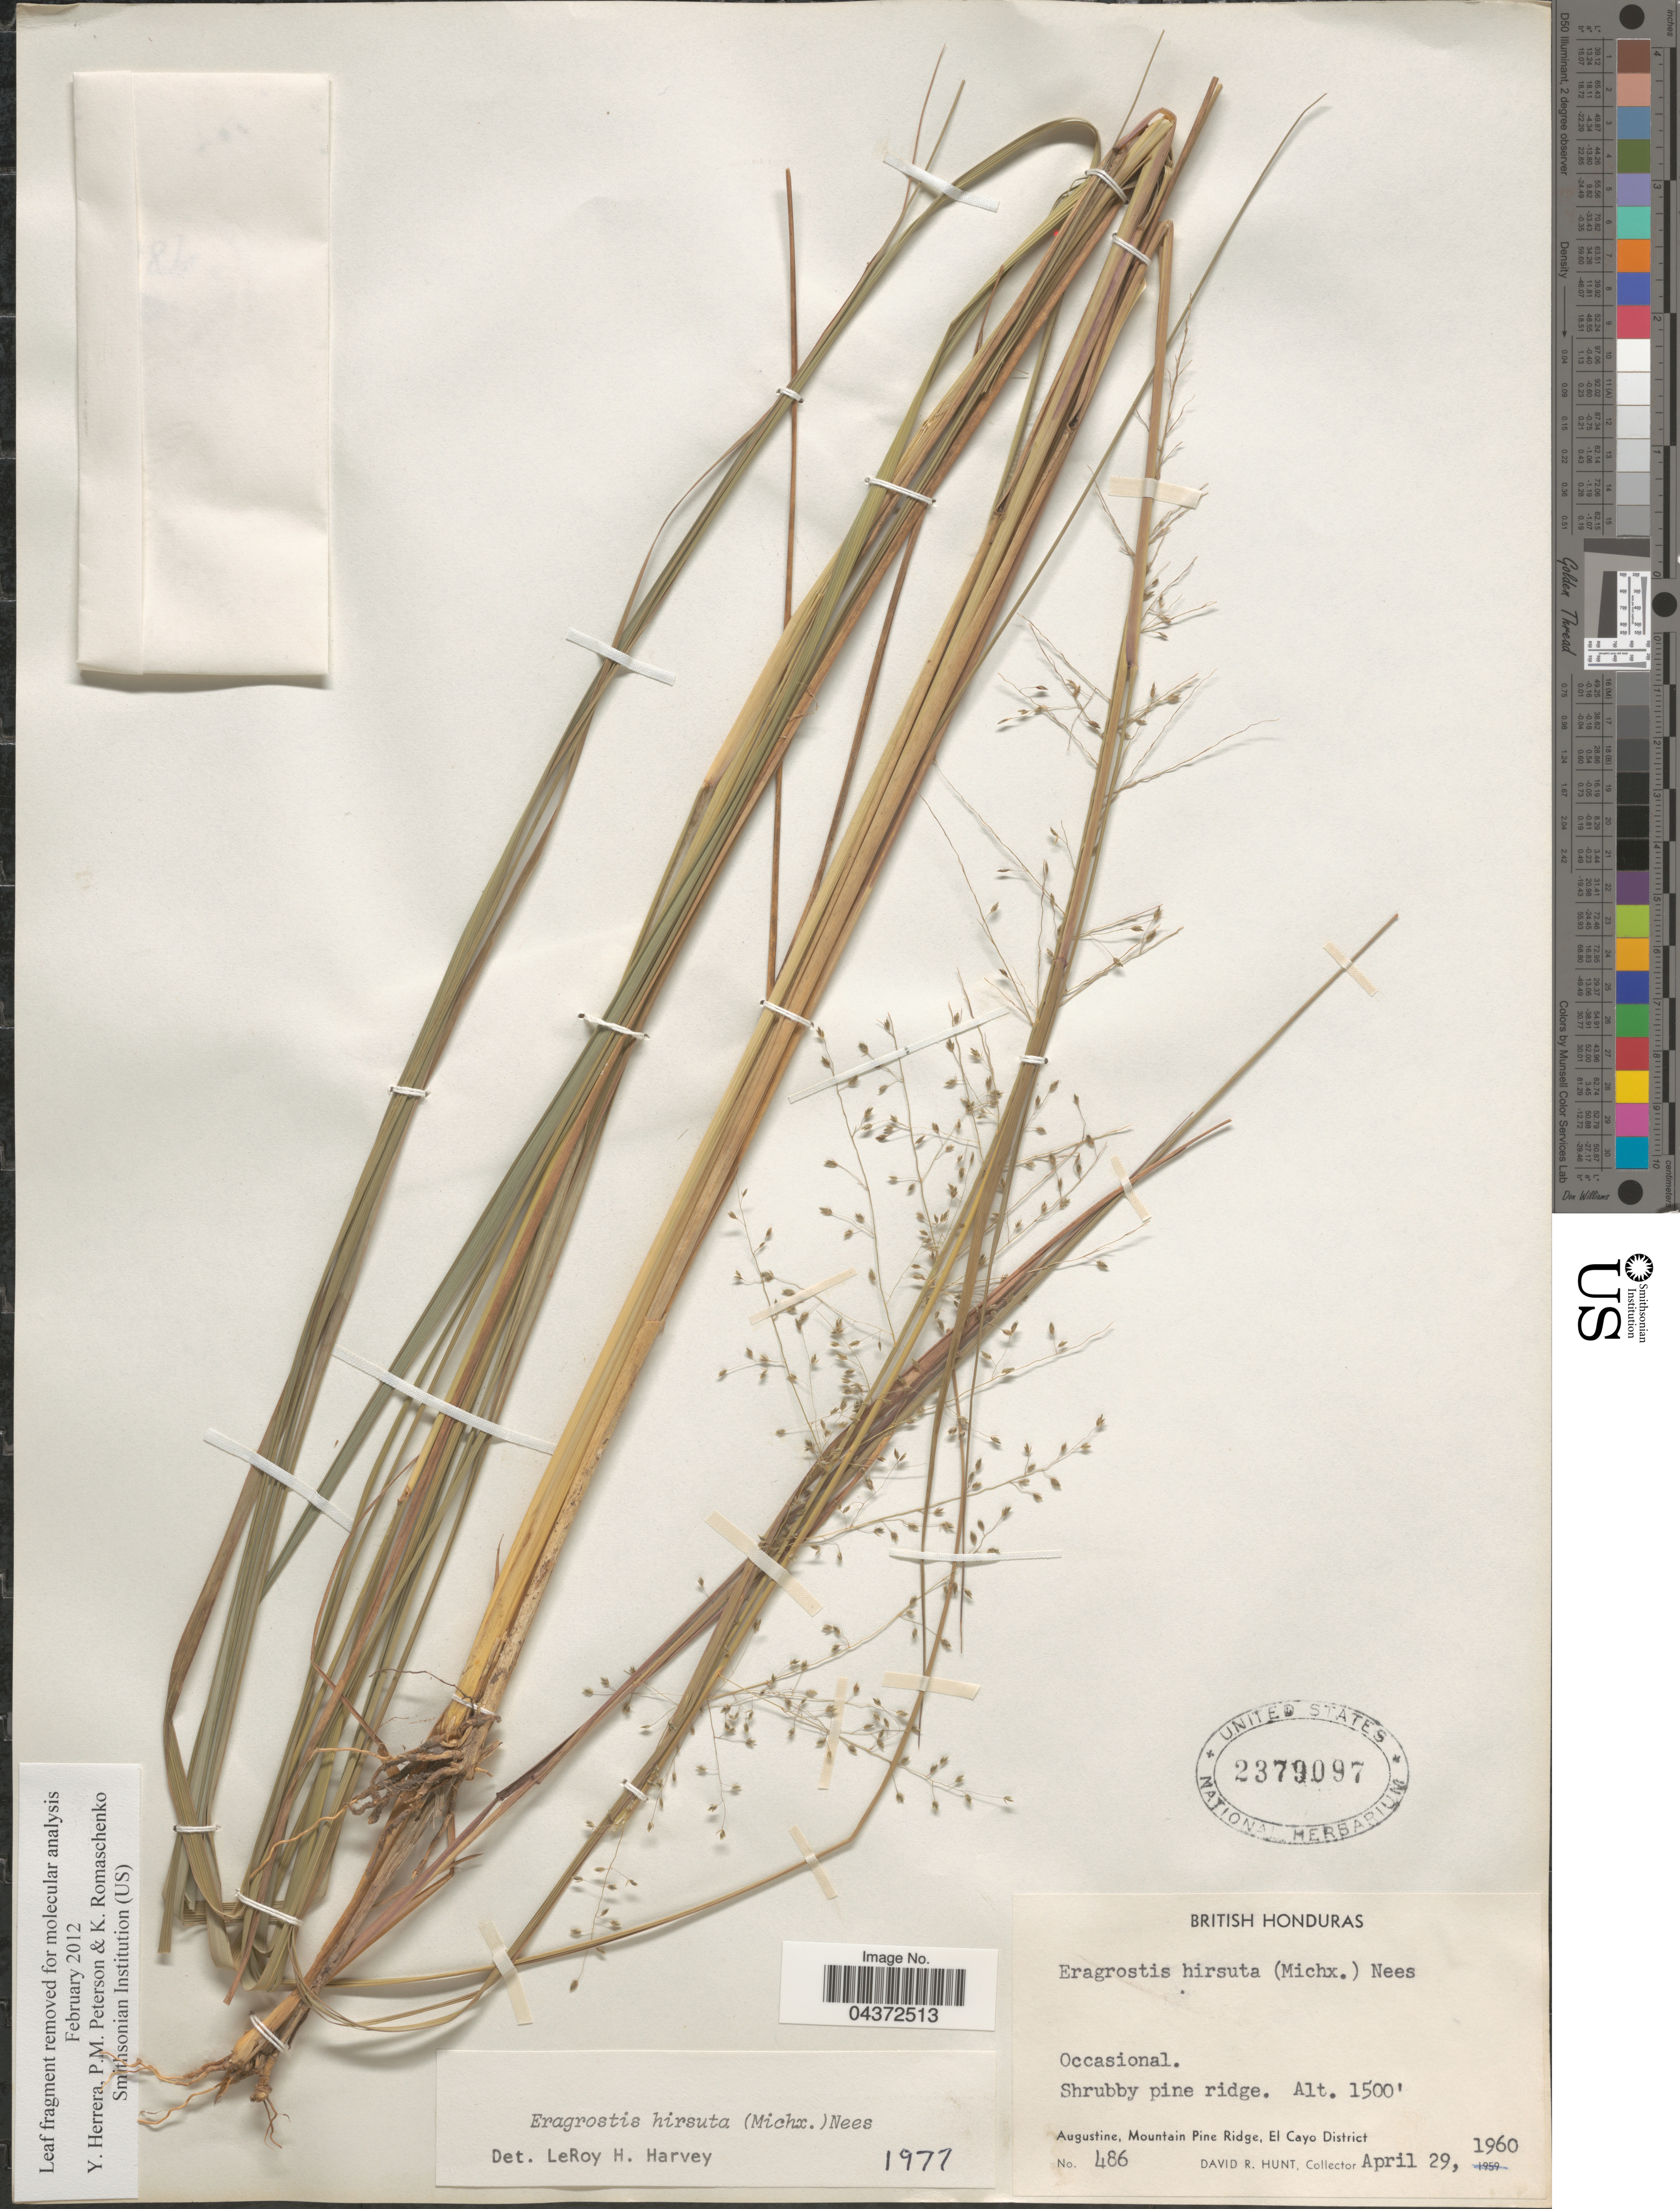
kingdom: Plantae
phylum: Tracheophyta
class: Liliopsida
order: Poales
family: Poaceae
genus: Eragrostis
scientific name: Eragrostis hirsuta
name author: (Michx.) Nees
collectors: D. R. Hunt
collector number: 486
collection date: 1960-04-29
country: Belize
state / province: Cayo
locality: British Honduras. Shrubby pine ridge. Augustine, Mountain Pine Ridge, El Cayo District.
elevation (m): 457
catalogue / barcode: US 2379097